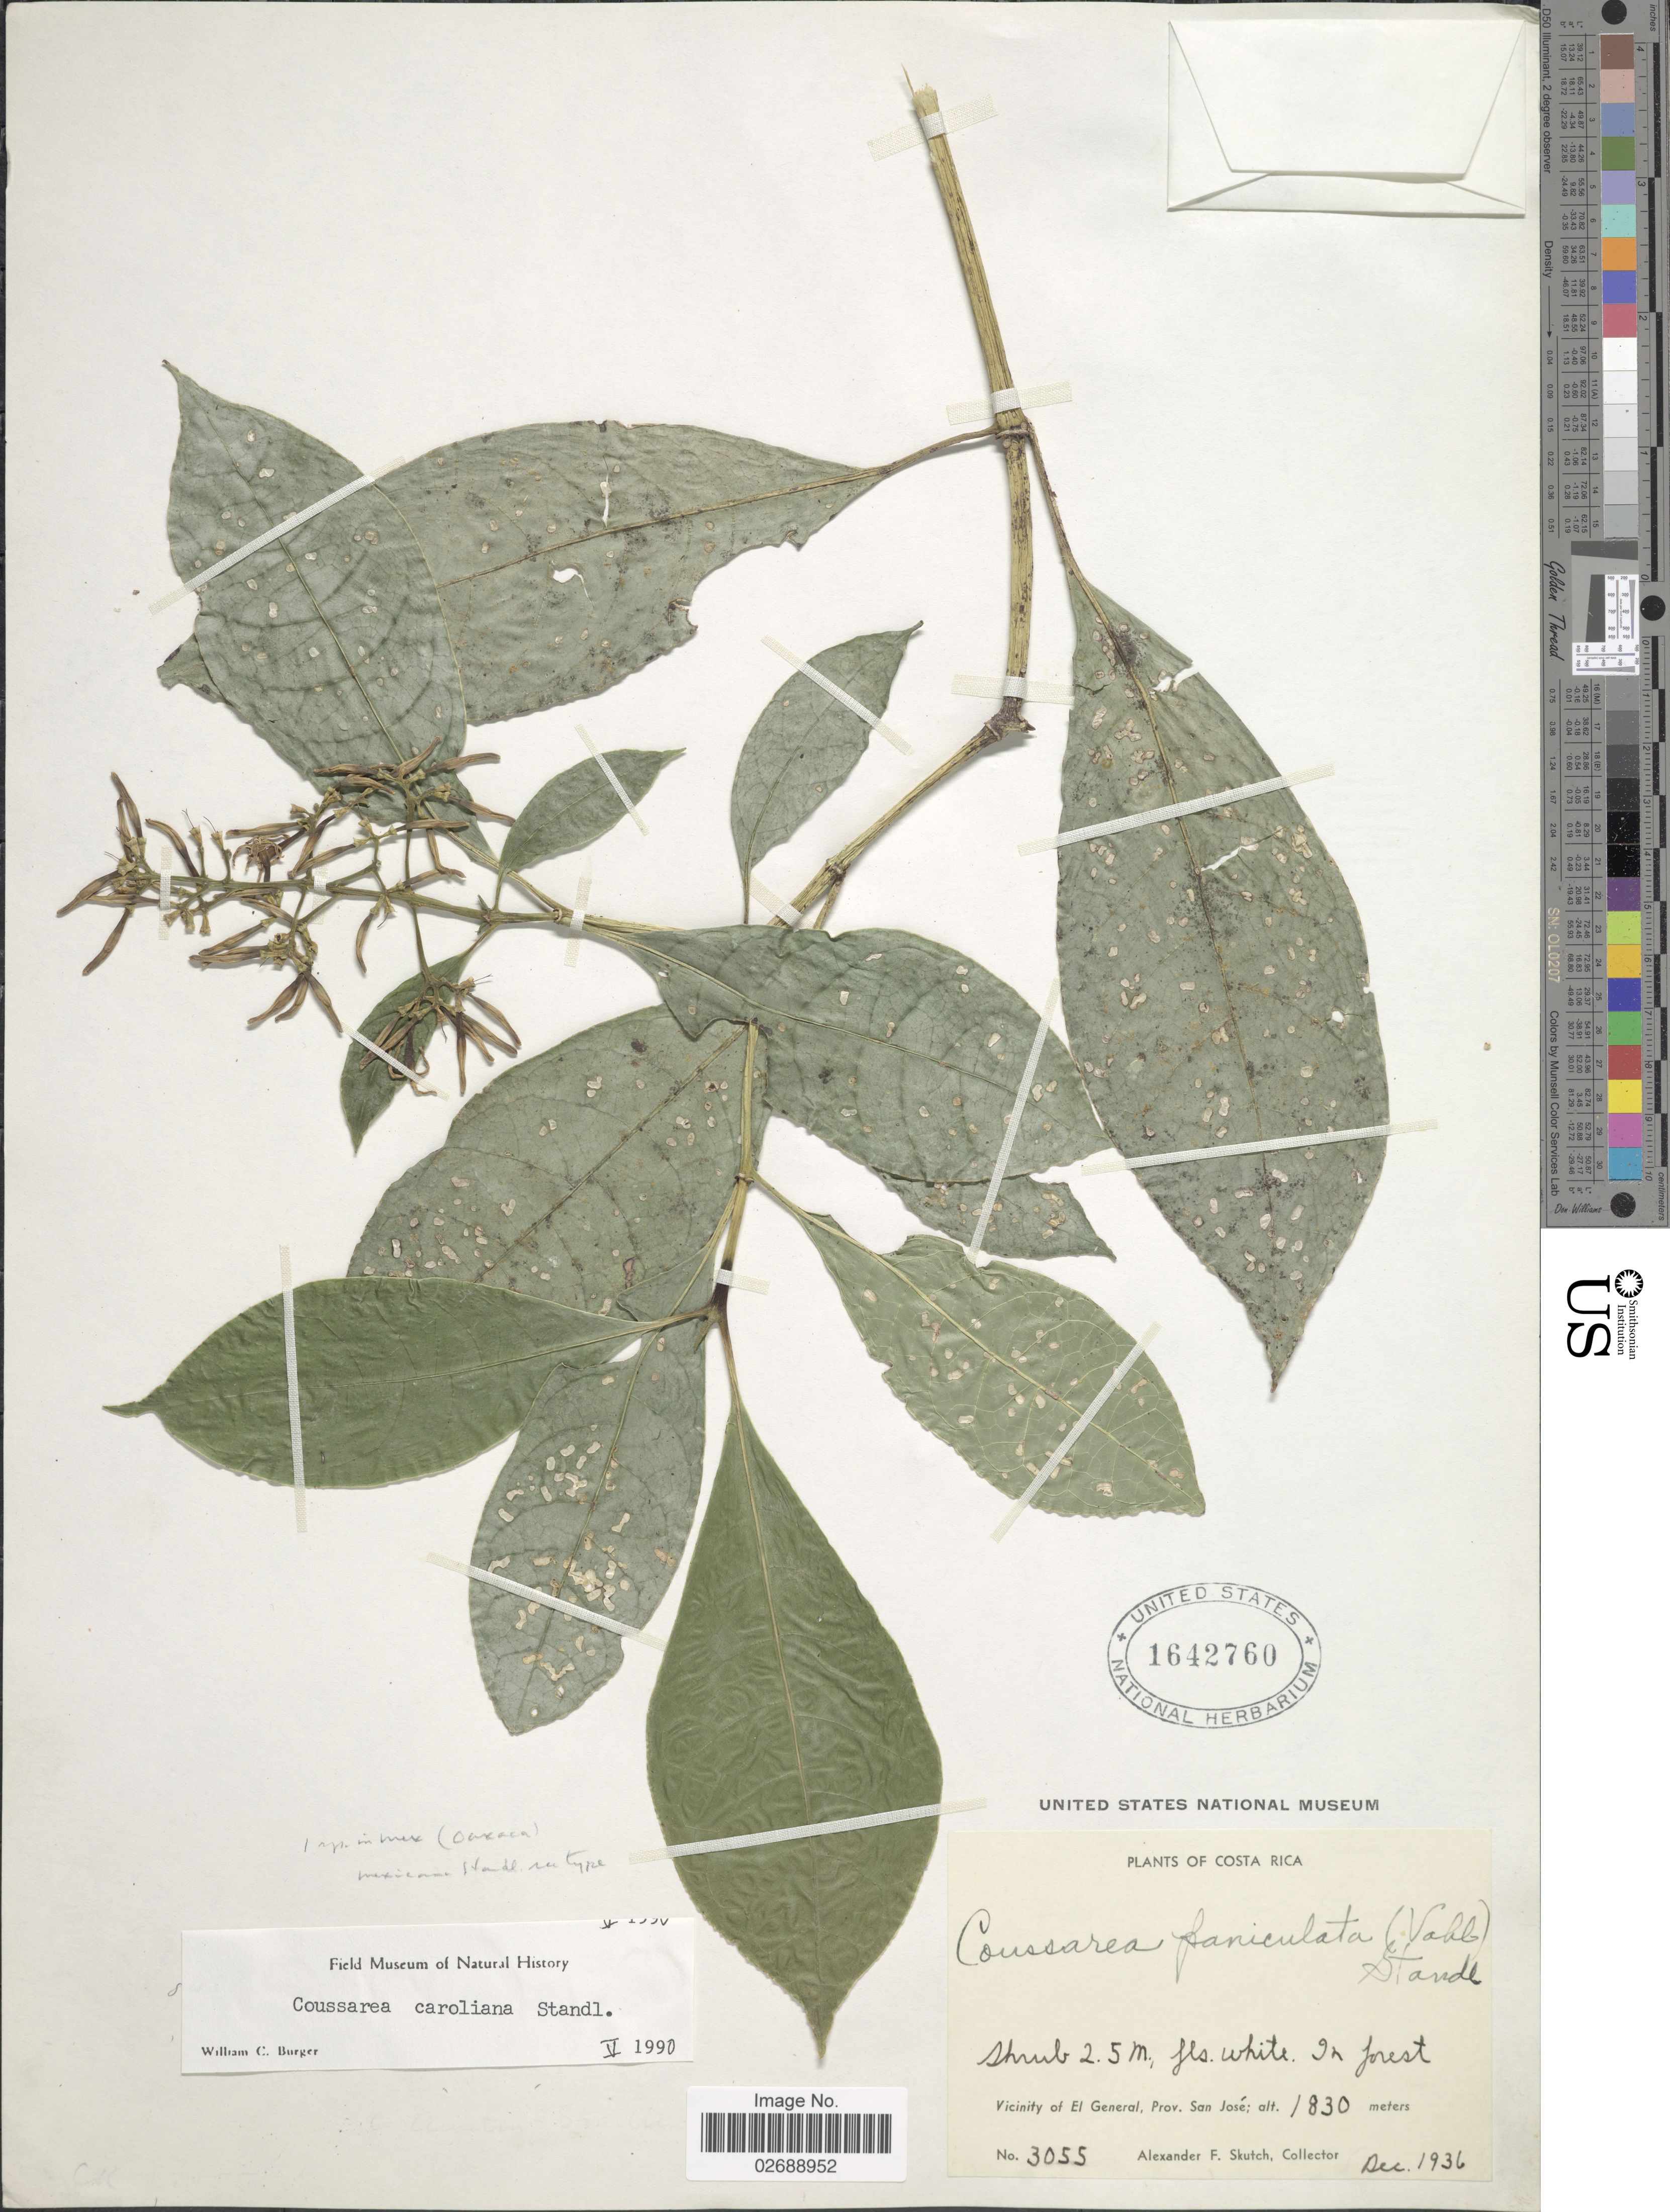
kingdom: Plantae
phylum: Tracheophyta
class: Magnoliopsida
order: Gentianales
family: Rubiaceae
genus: Coussarea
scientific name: Coussarea caroliana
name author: Standl.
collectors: A. F. Skutch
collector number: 3055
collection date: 1936-12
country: Costa Rica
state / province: San José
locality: Vicinity of El General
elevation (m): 1830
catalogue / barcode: US 1642760